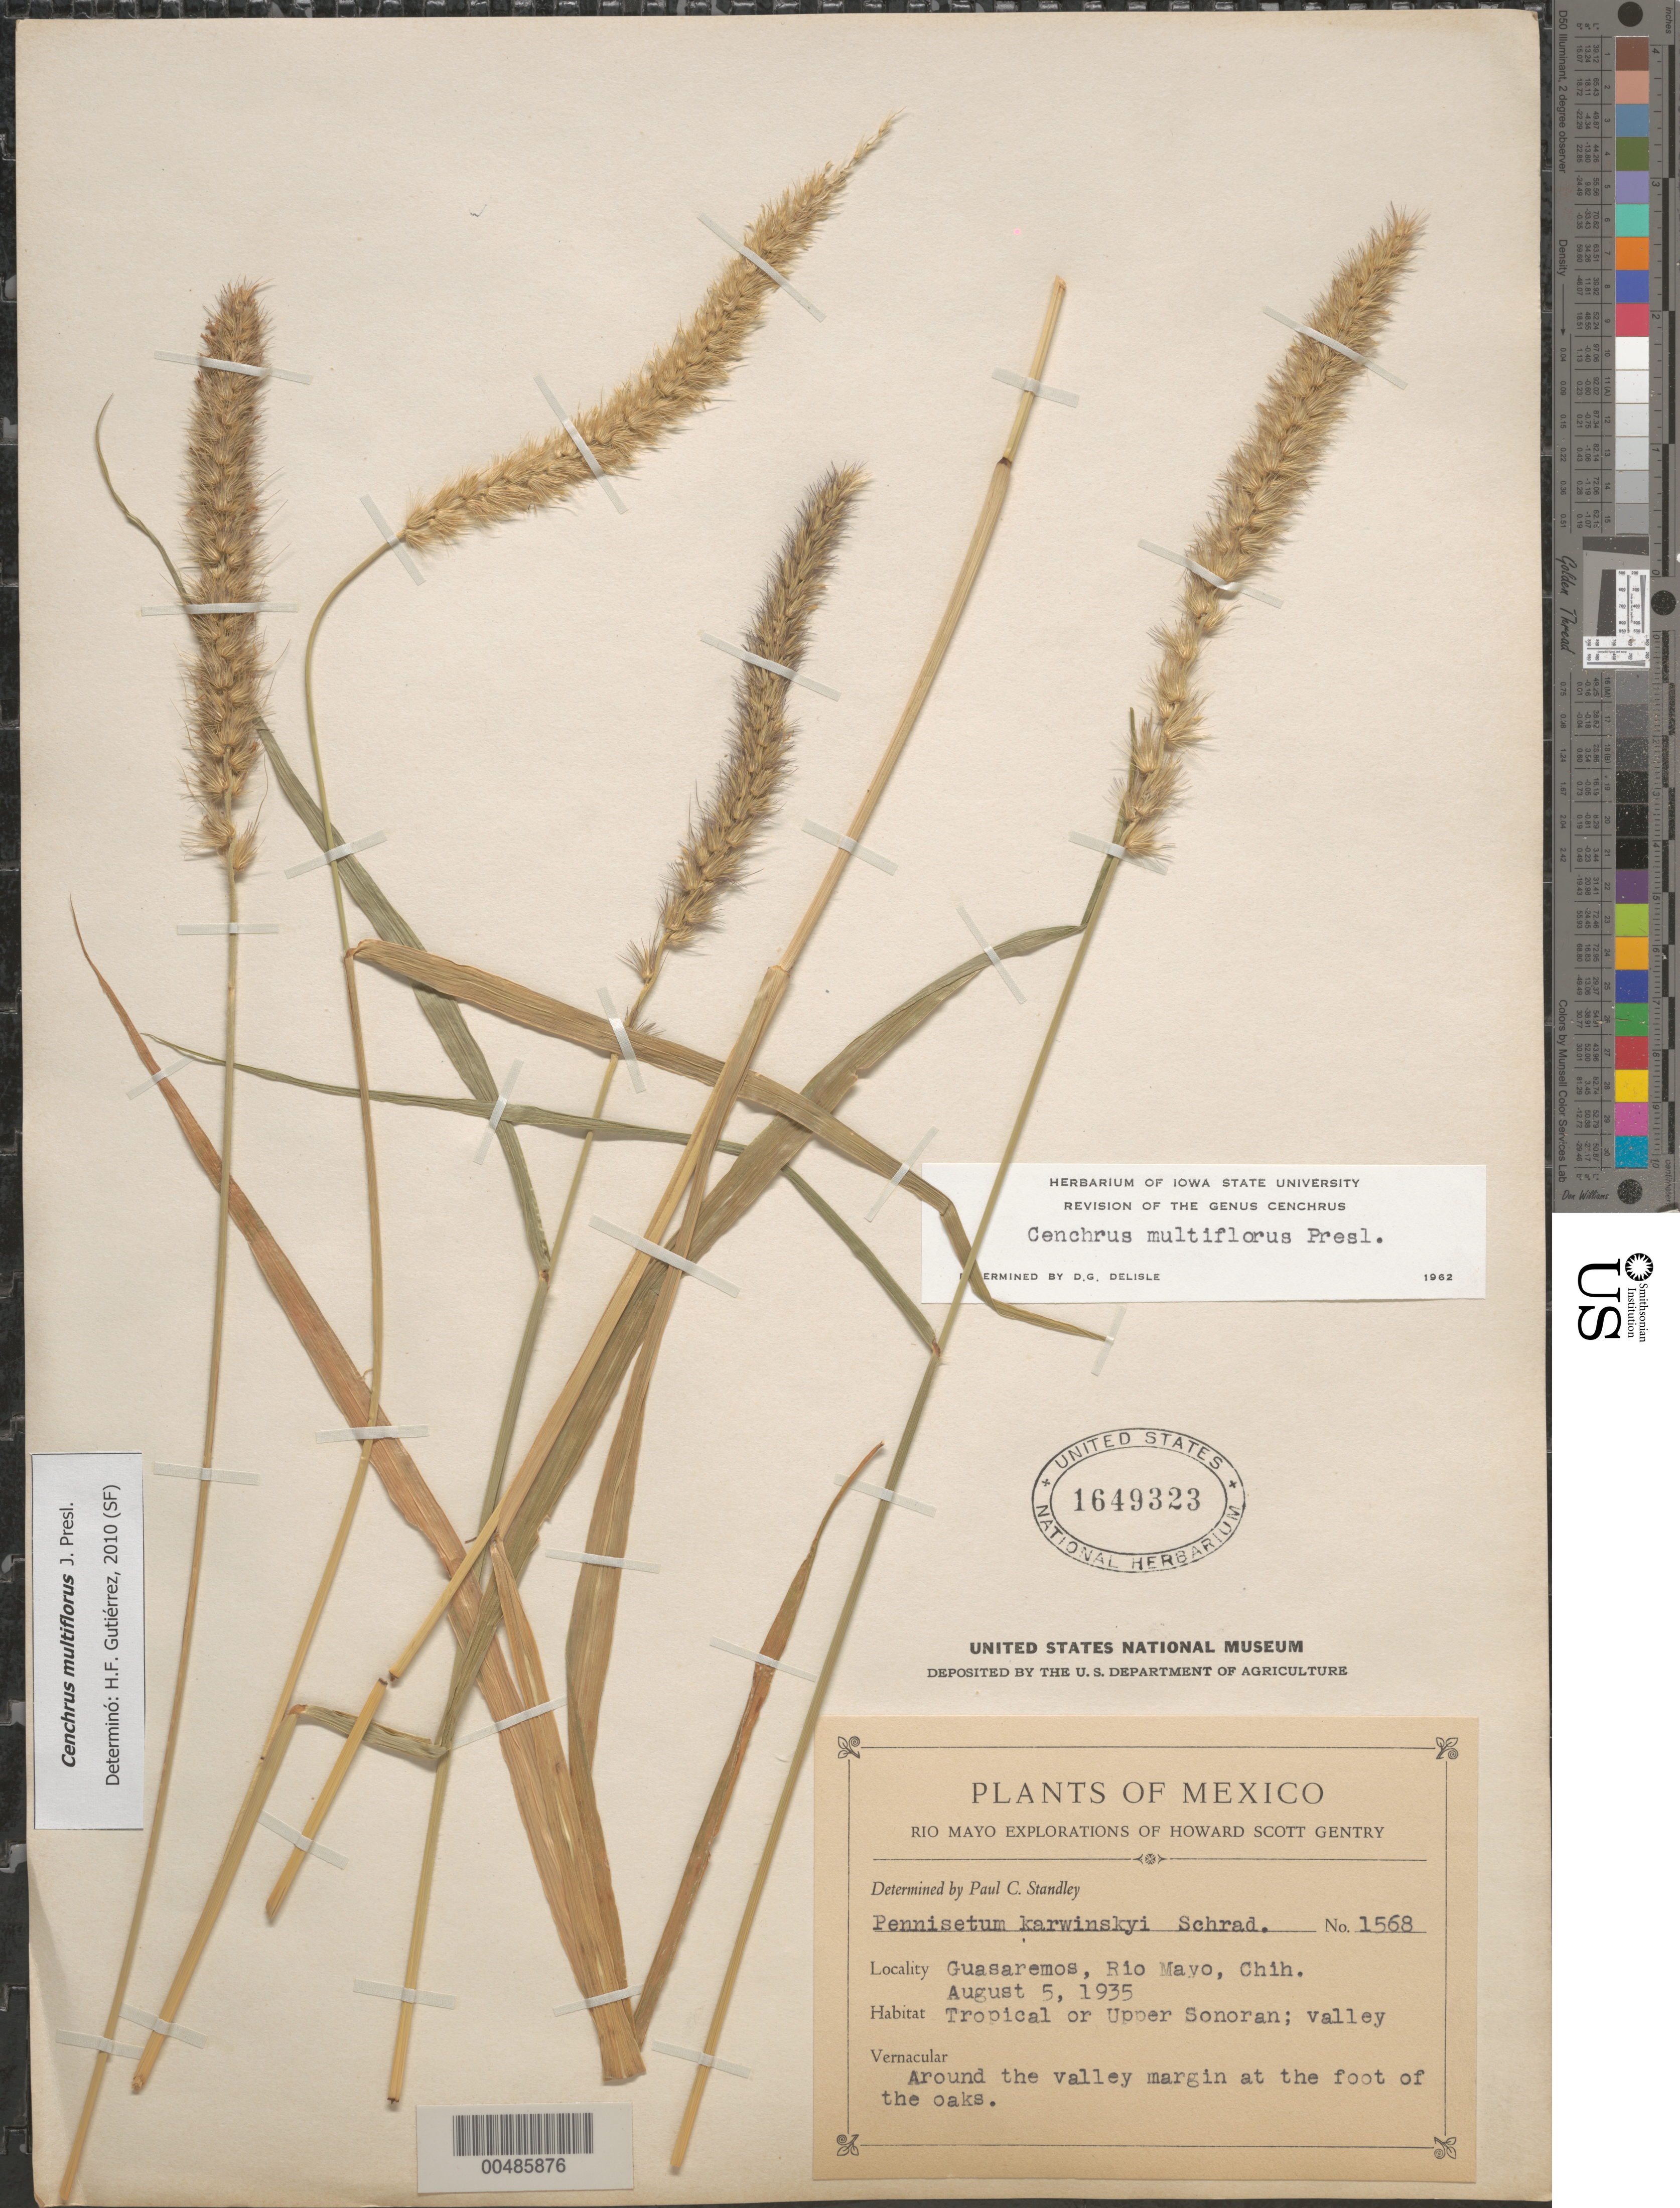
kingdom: Plantae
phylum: Tracheophyta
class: Liliopsida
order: Poales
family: Poaceae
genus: Cenchrus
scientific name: Cenchrus multiflorus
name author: C. Presl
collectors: H. S. Gentry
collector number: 1568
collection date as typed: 5 Aug 1935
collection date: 1935-08-05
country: Mexico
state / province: Chihuahua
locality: Guasaremos, Rio Mayo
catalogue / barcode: US 1649323